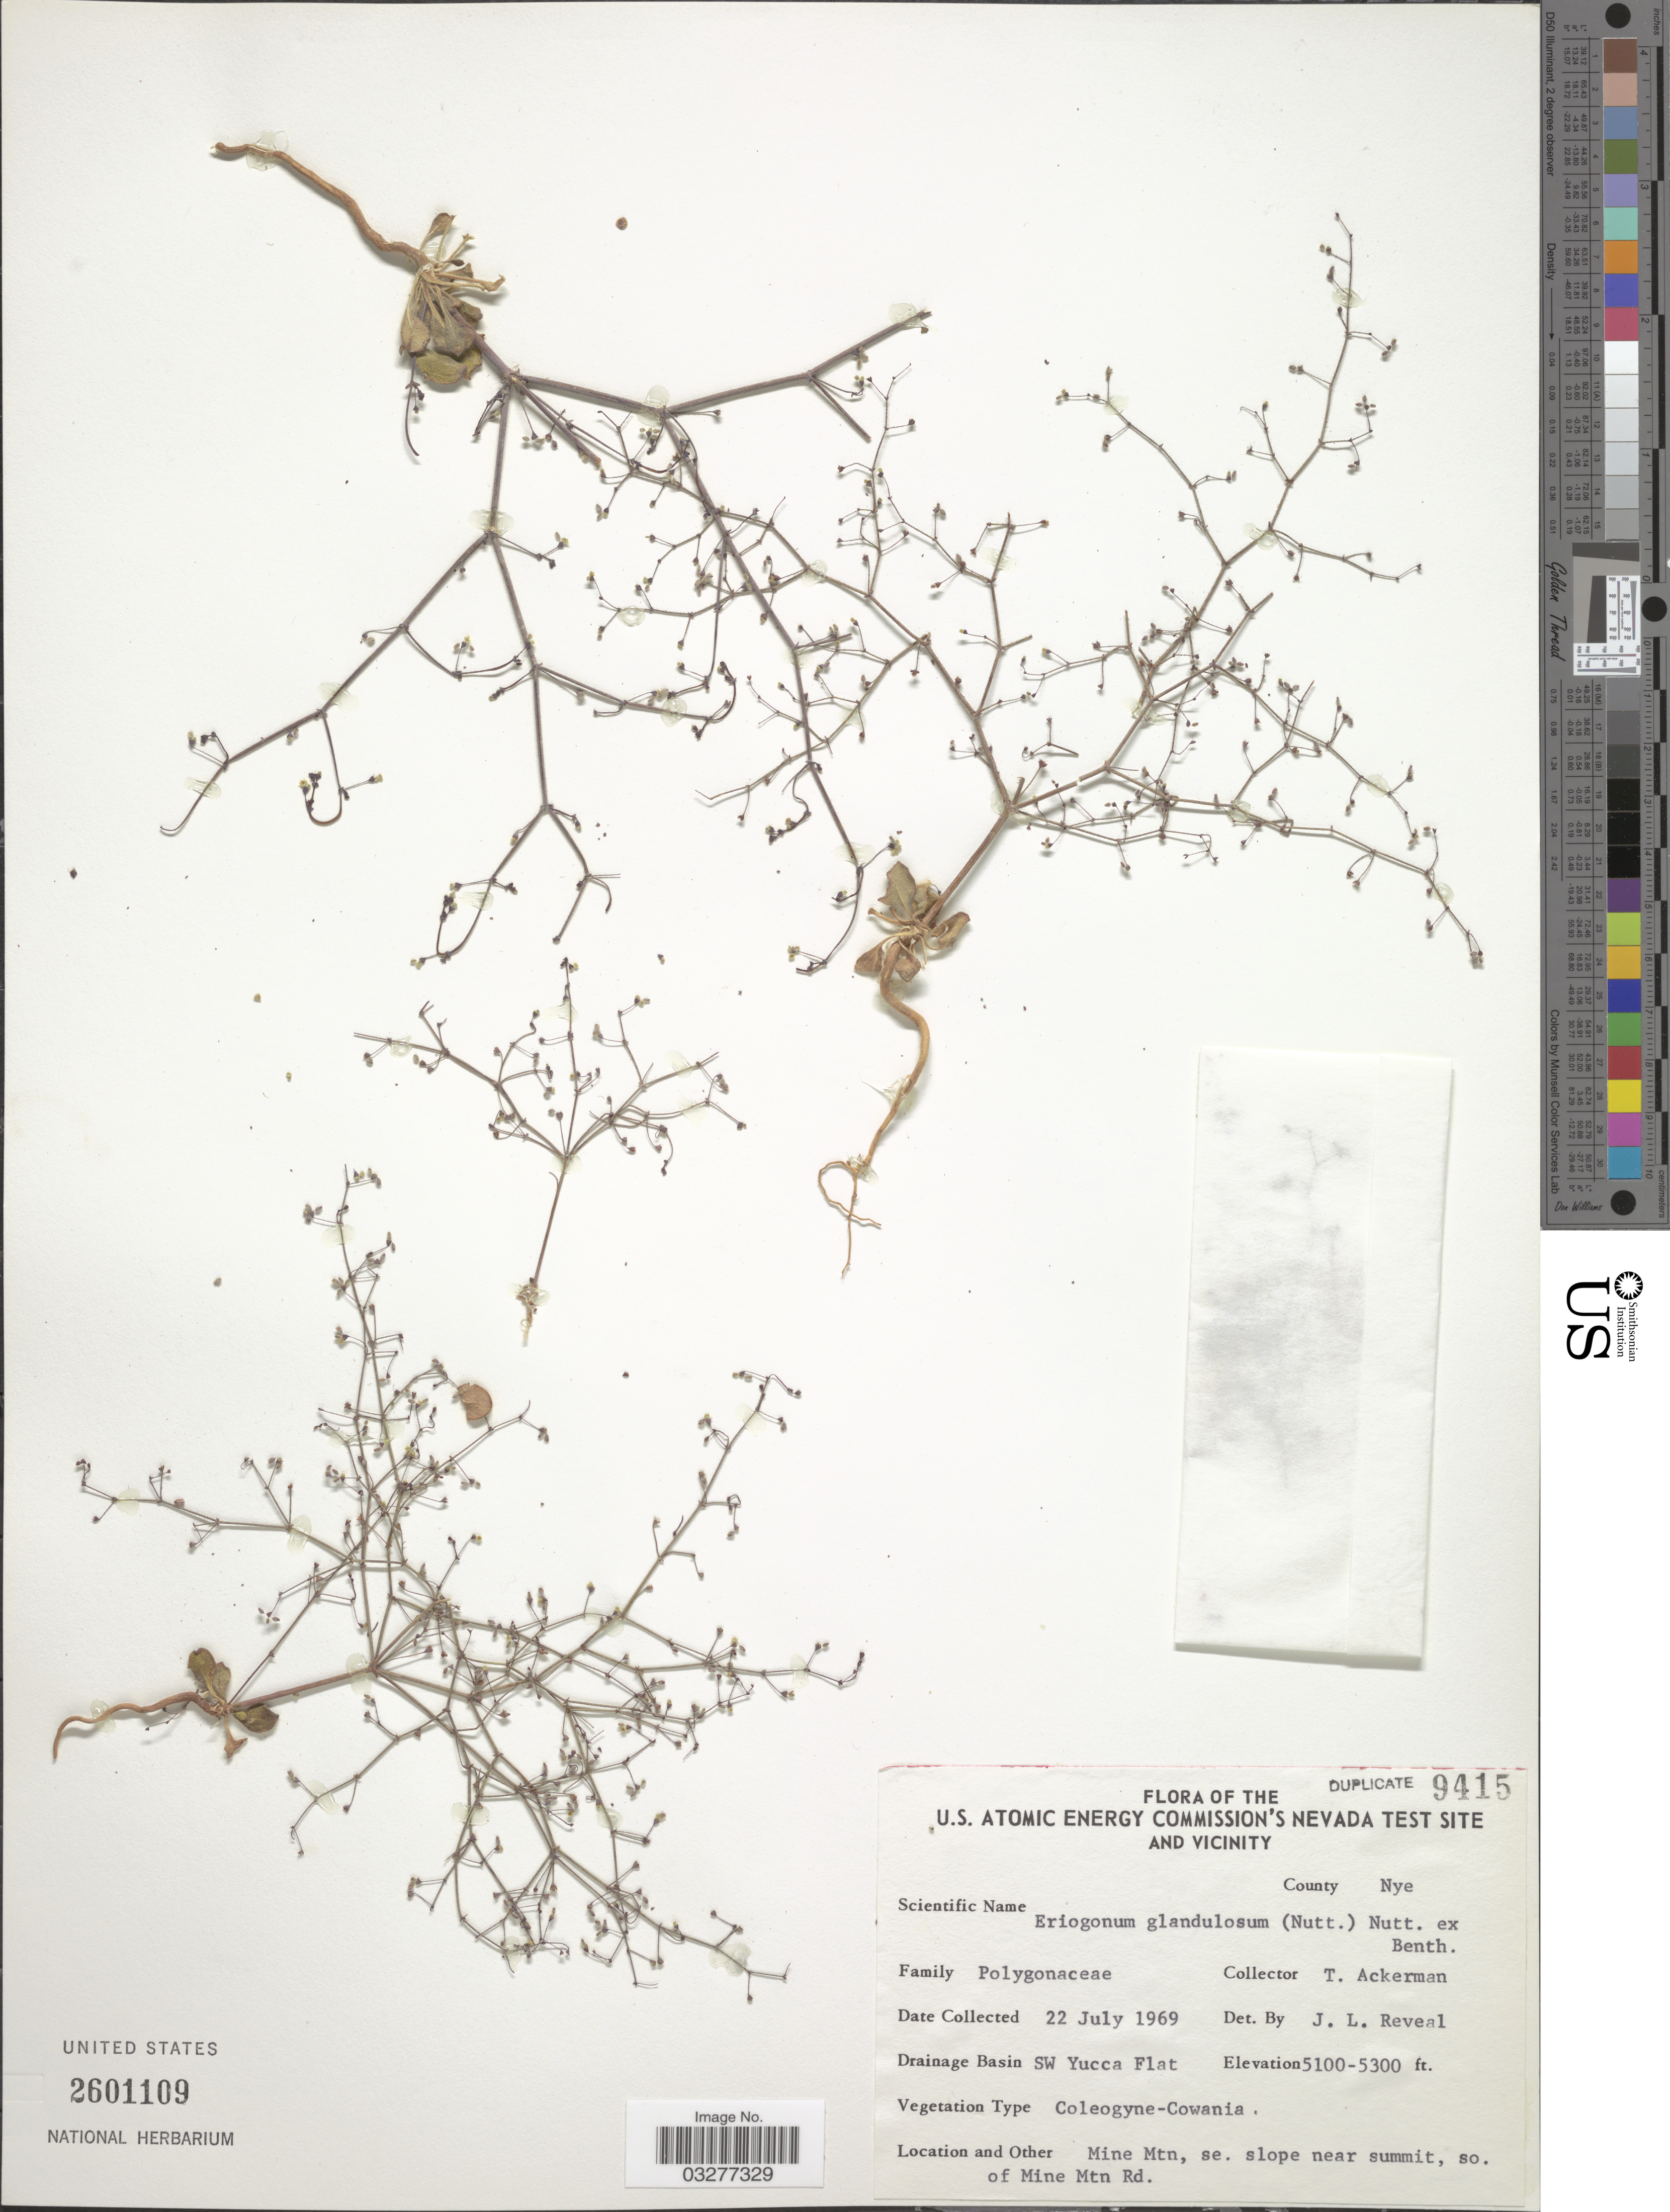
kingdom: Plantae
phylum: Tracheophyta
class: Magnoliopsida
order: Caryophyllales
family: Polygonaceae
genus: Eriogonum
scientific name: Eriogonum howellianum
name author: Reveal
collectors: T. Ackerman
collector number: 9415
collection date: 1969-07-22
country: United States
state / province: Nevada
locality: U. S. Atomic Energy Commission's Nevada Test Site and Vicinity. County Nye. Drainage Basin SW Yucca Flat. Mine Mtn, se. slope near summit, so. of Mine Mtn Rd.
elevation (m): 1554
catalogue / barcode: US 2601109